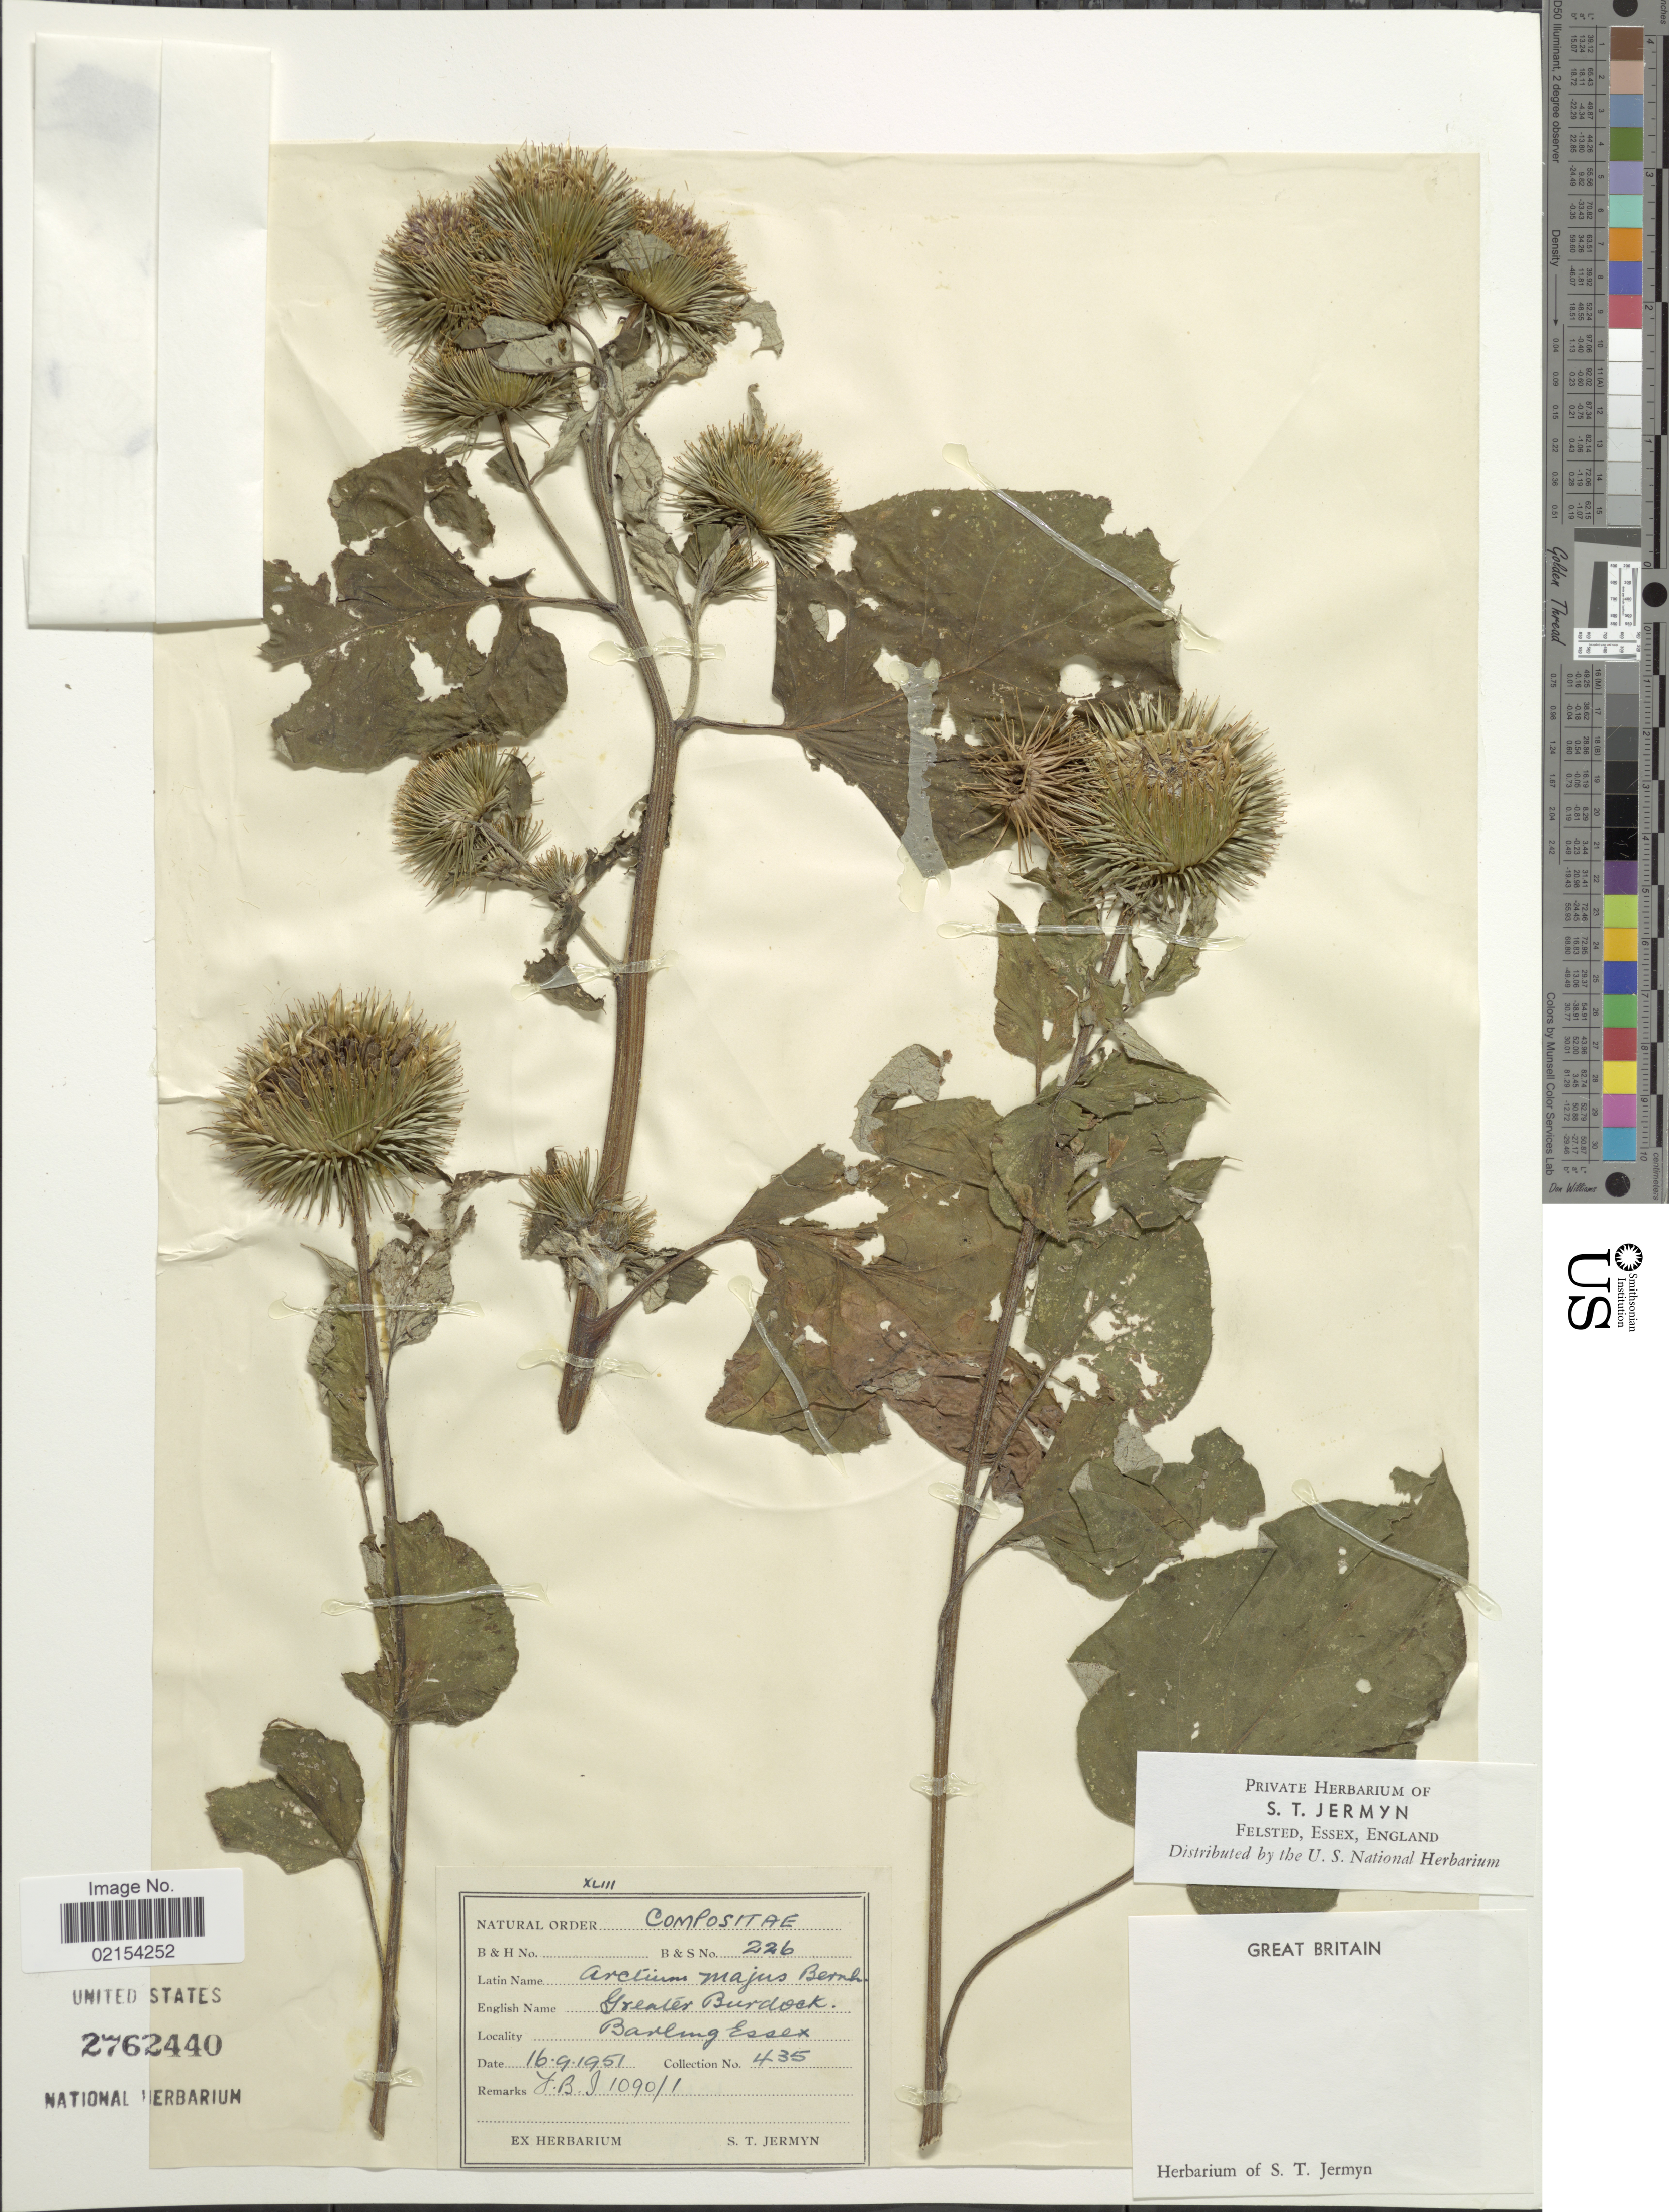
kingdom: Plantae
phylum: Tracheophyta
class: Magnoliopsida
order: Asterales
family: Asteraceae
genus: Arctium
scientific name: Arctium lappa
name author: L.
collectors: S. Jermyn (herbarium)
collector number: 435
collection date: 1951-09-16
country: United Kingdom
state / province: England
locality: Great Britain. Barlung Essex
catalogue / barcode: US 2762440